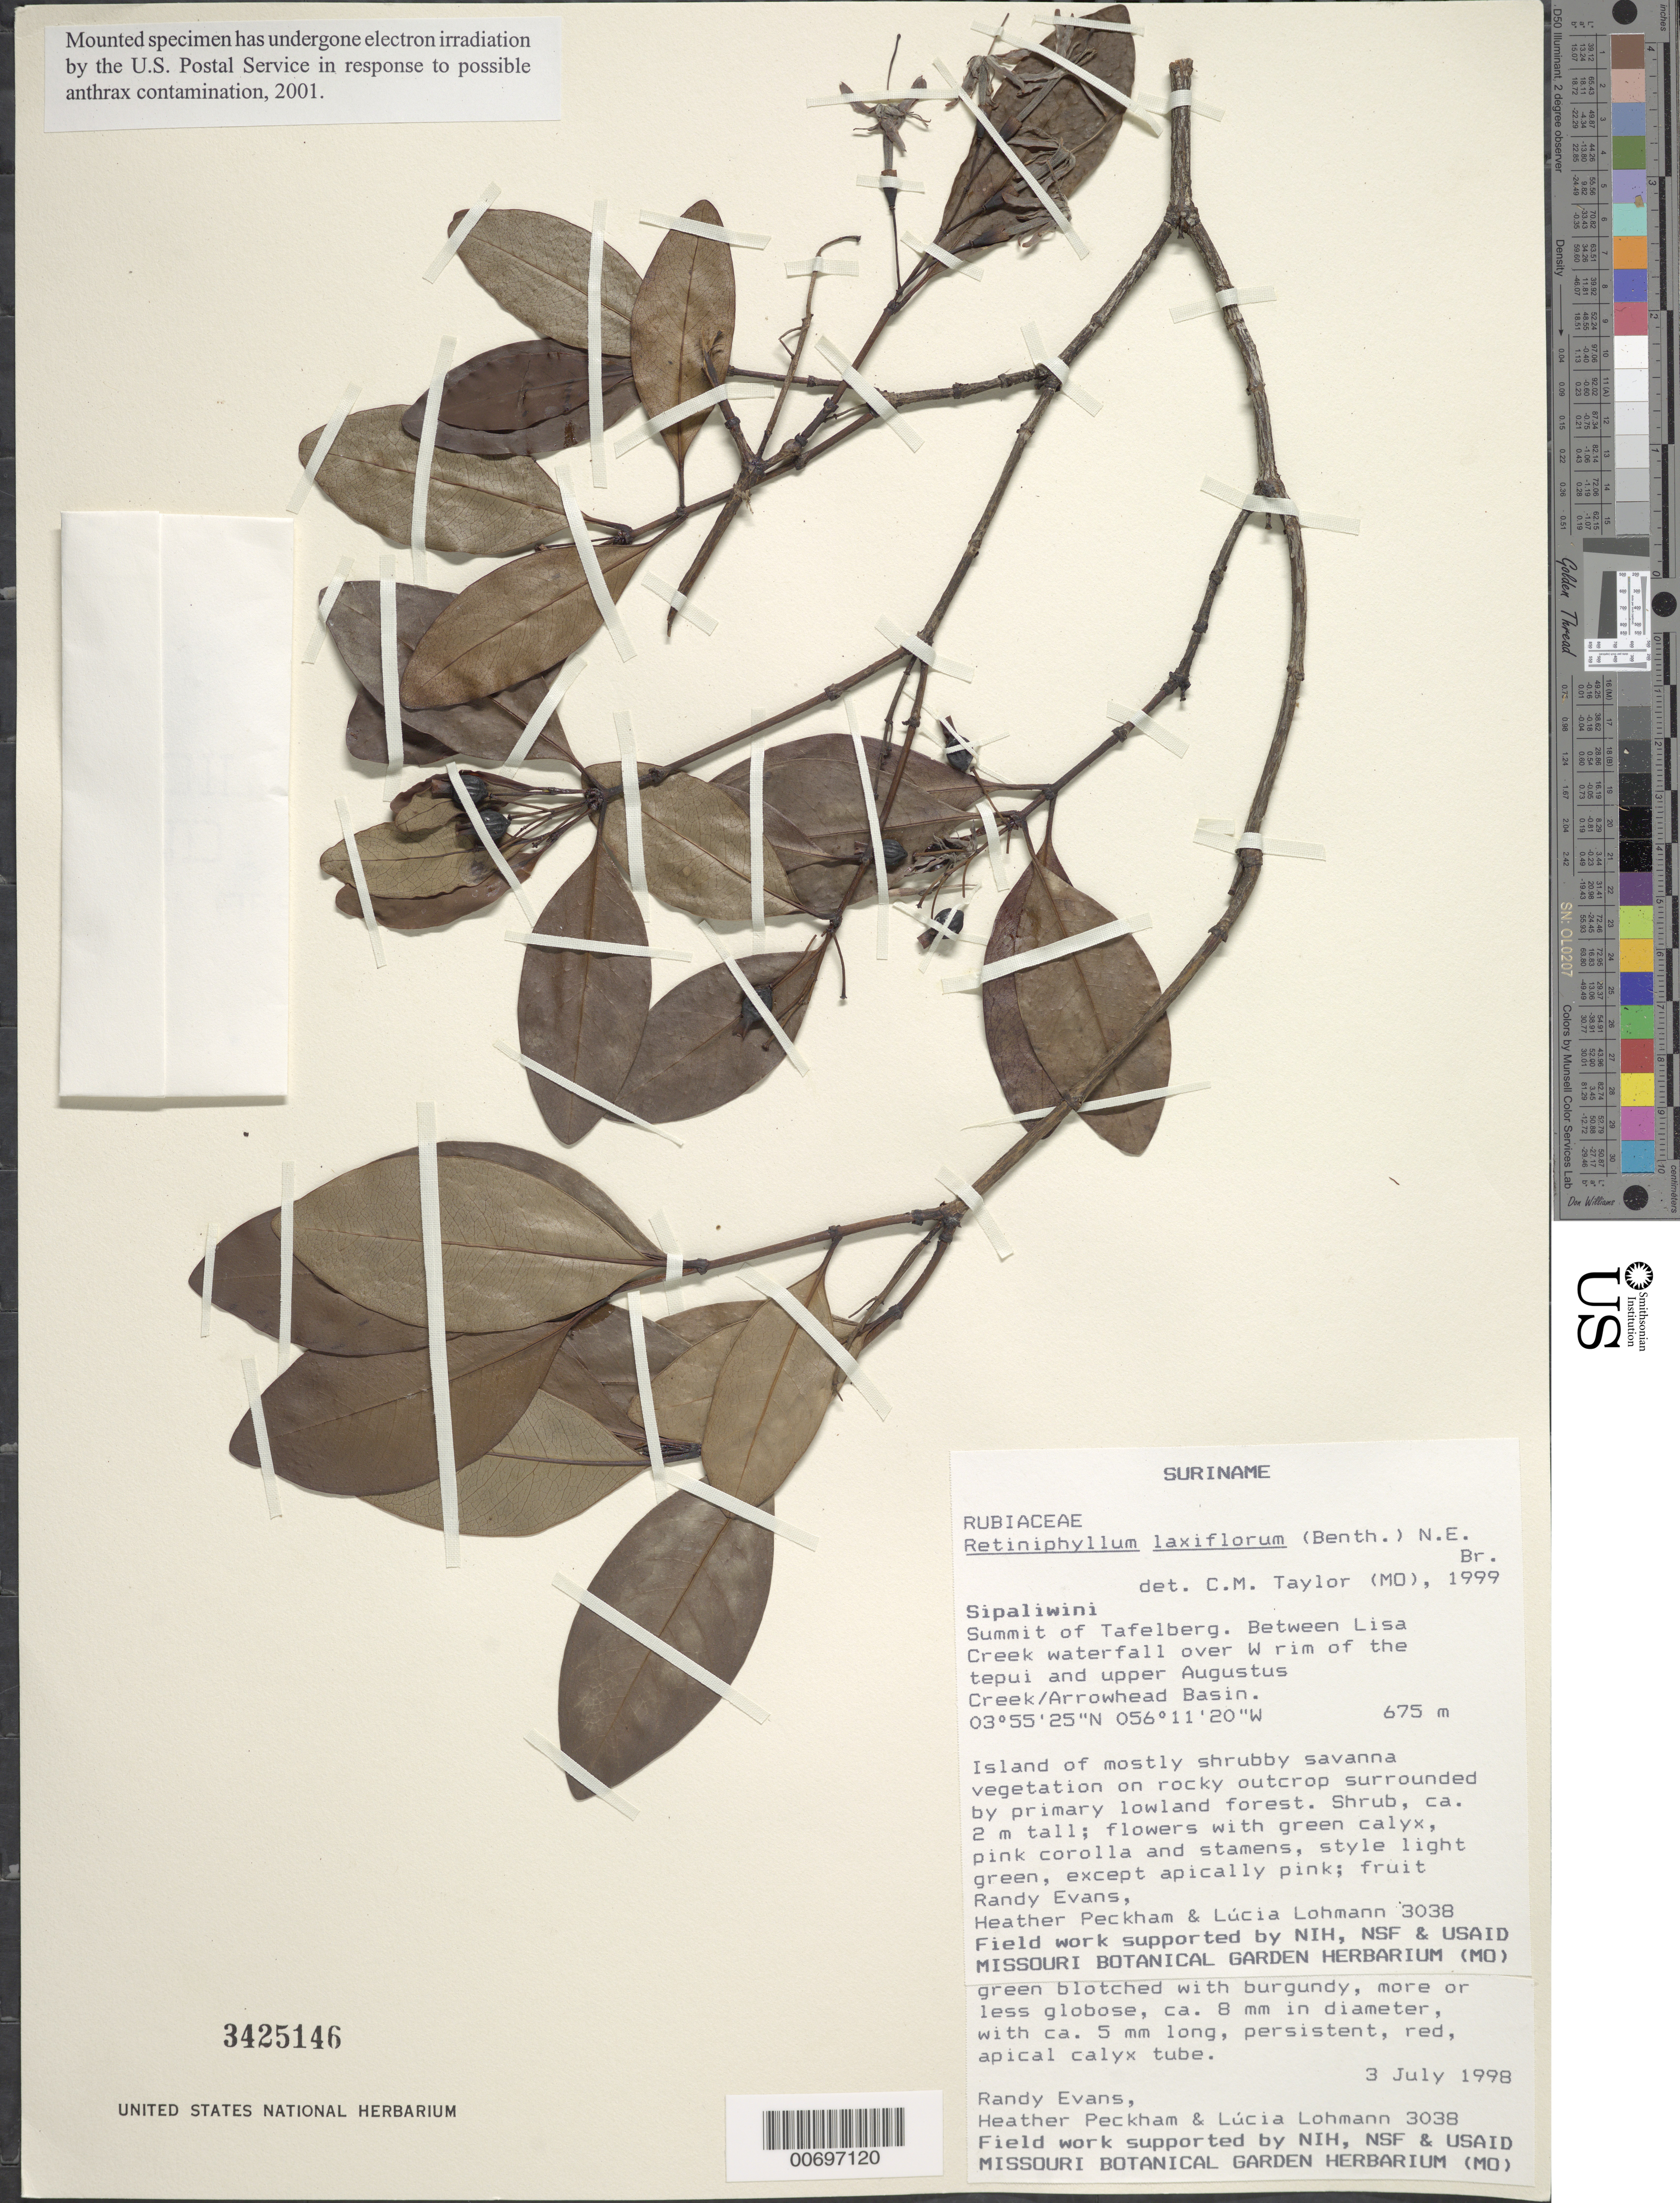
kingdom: Plantae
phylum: Tracheophyta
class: Magnoliopsida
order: Gentianales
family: Rubiaceae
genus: Retiniphyllum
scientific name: Retiniphyllum laxiflorum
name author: (Benth.) N.E. Br.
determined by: Taylor, Charlotte M.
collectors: R. Evans, H. Peckham & L. Lohmann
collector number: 3038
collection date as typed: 3-Jul-98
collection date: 1998-07-03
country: Suriname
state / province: Sipaliwini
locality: Tafelberg (Table Mountain), summit, betw. Lisa Creek and Augustus Creek, over W rim of tepuí and upper Augustus Creek/Arrowhead Basin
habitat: Island of mostly shrubby savanna vegetation on rocky outcrop surrounded by primary lowland forest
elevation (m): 675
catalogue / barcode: US 3425146